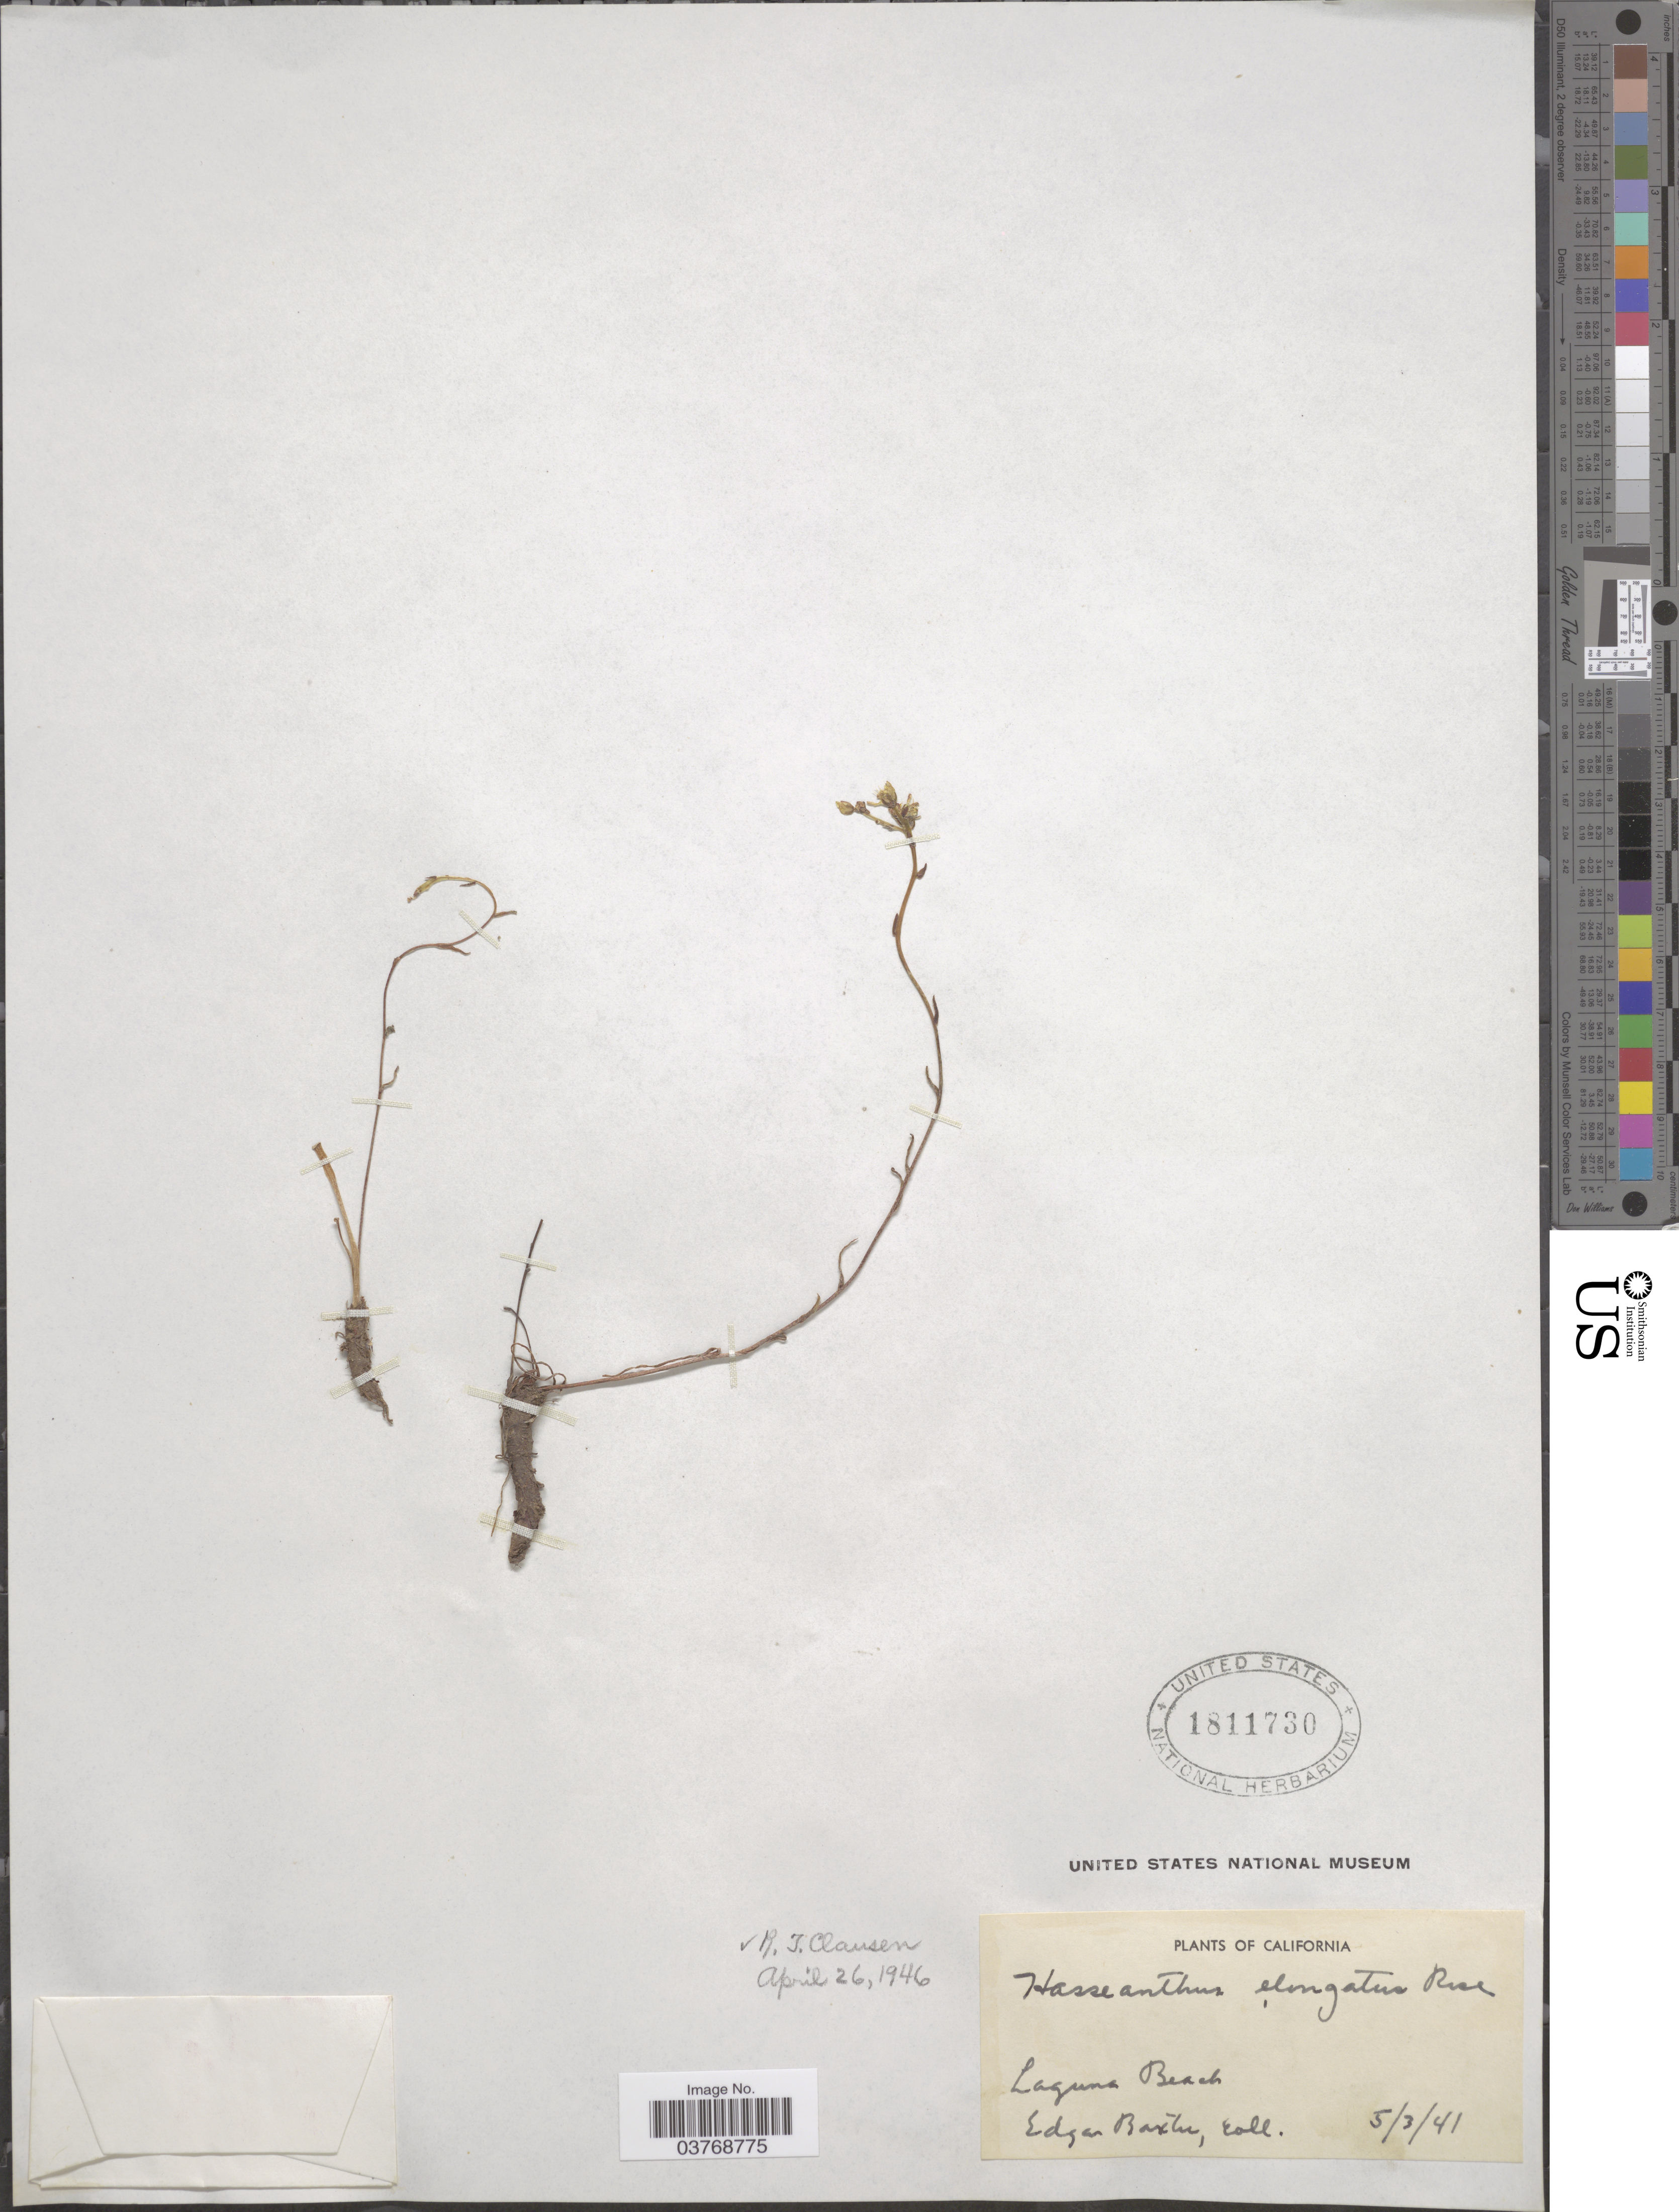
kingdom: Plantae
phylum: Tracheophyta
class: Magnoliopsida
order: Saxifragales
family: Crassulaceae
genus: Dudleya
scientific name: Dudleya multicaulis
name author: (Rose) Moran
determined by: Strong, Mark T., (BOT), Smithsonian Institution - National Museum of Natural History (UNITED STATES)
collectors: E. M. Baxter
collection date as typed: Transcribed d/m/y: 3/5/41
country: United States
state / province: California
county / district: Orange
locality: Laguna Beach.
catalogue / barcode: US 1811730